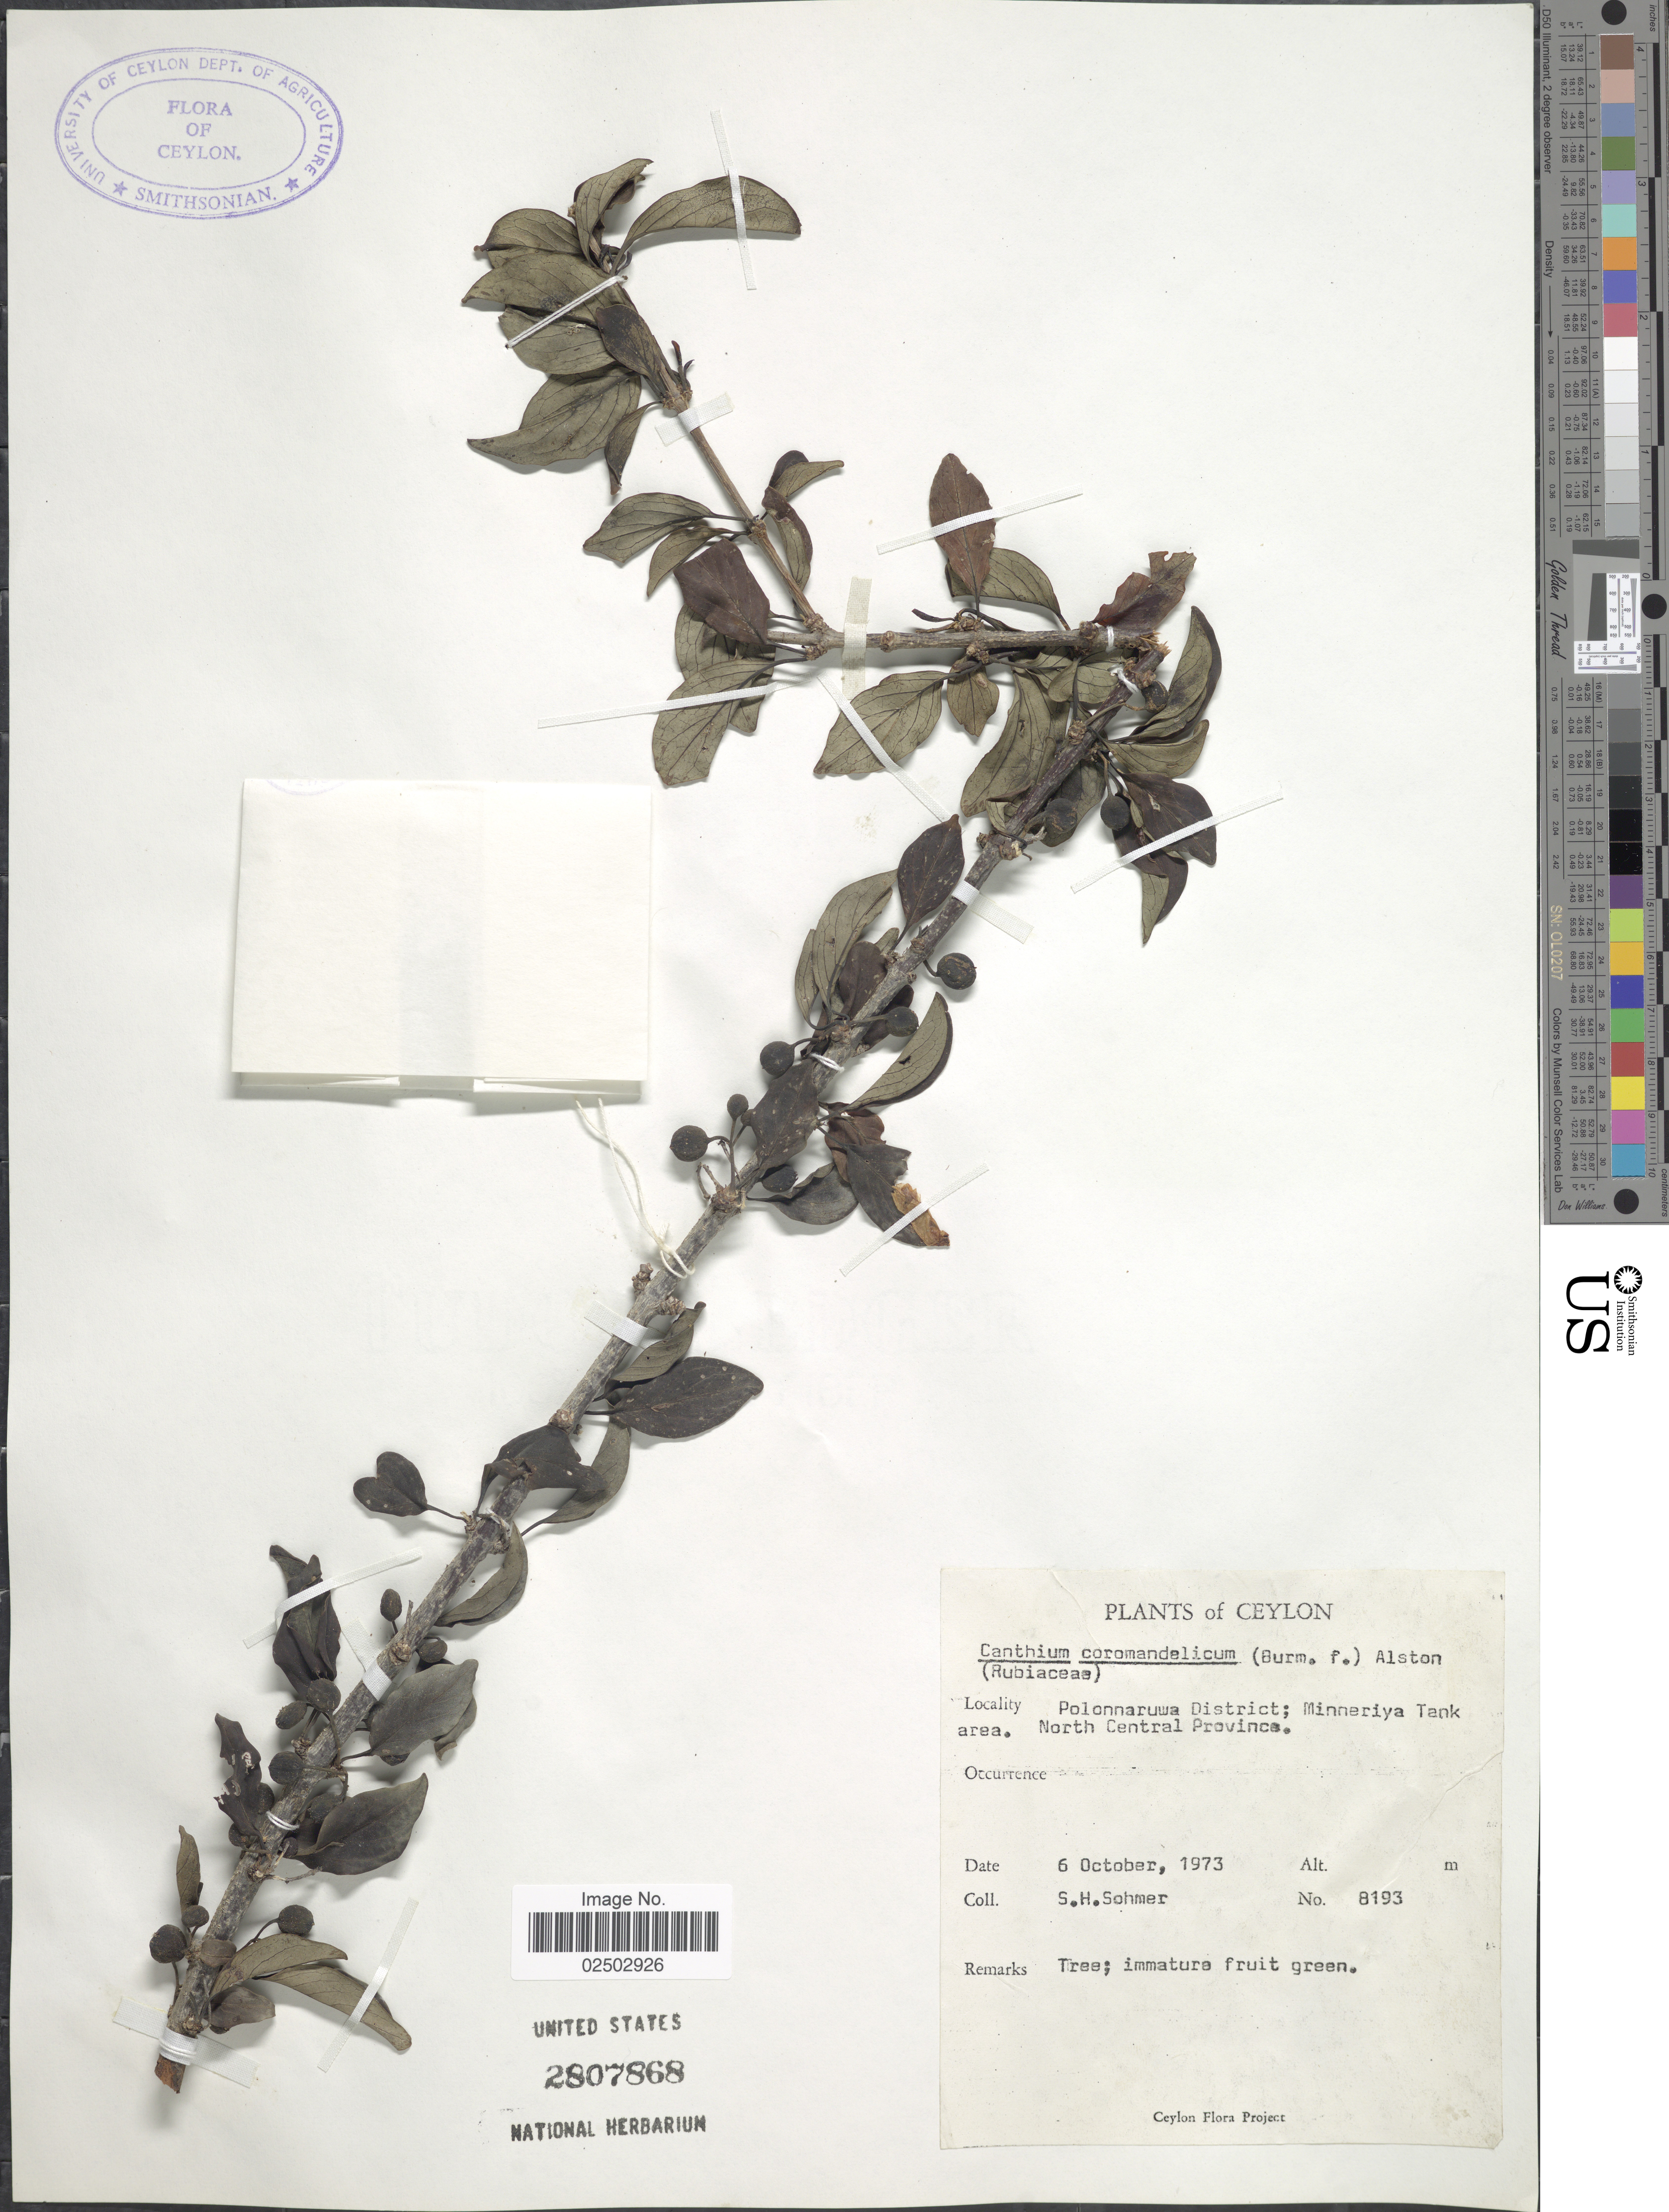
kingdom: Plantae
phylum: Tracheophyta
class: Magnoliopsida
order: Gentianales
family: Rubiaceae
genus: Canthium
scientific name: Canthium coromandelicum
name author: (Burm. f.) Alston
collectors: S. H. Sohmer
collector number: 8193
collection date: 1973-10-06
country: Sri Lanka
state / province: North Central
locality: Polonnaruwa District: MInneriya Tank area, North Central Province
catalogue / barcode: US 2807868